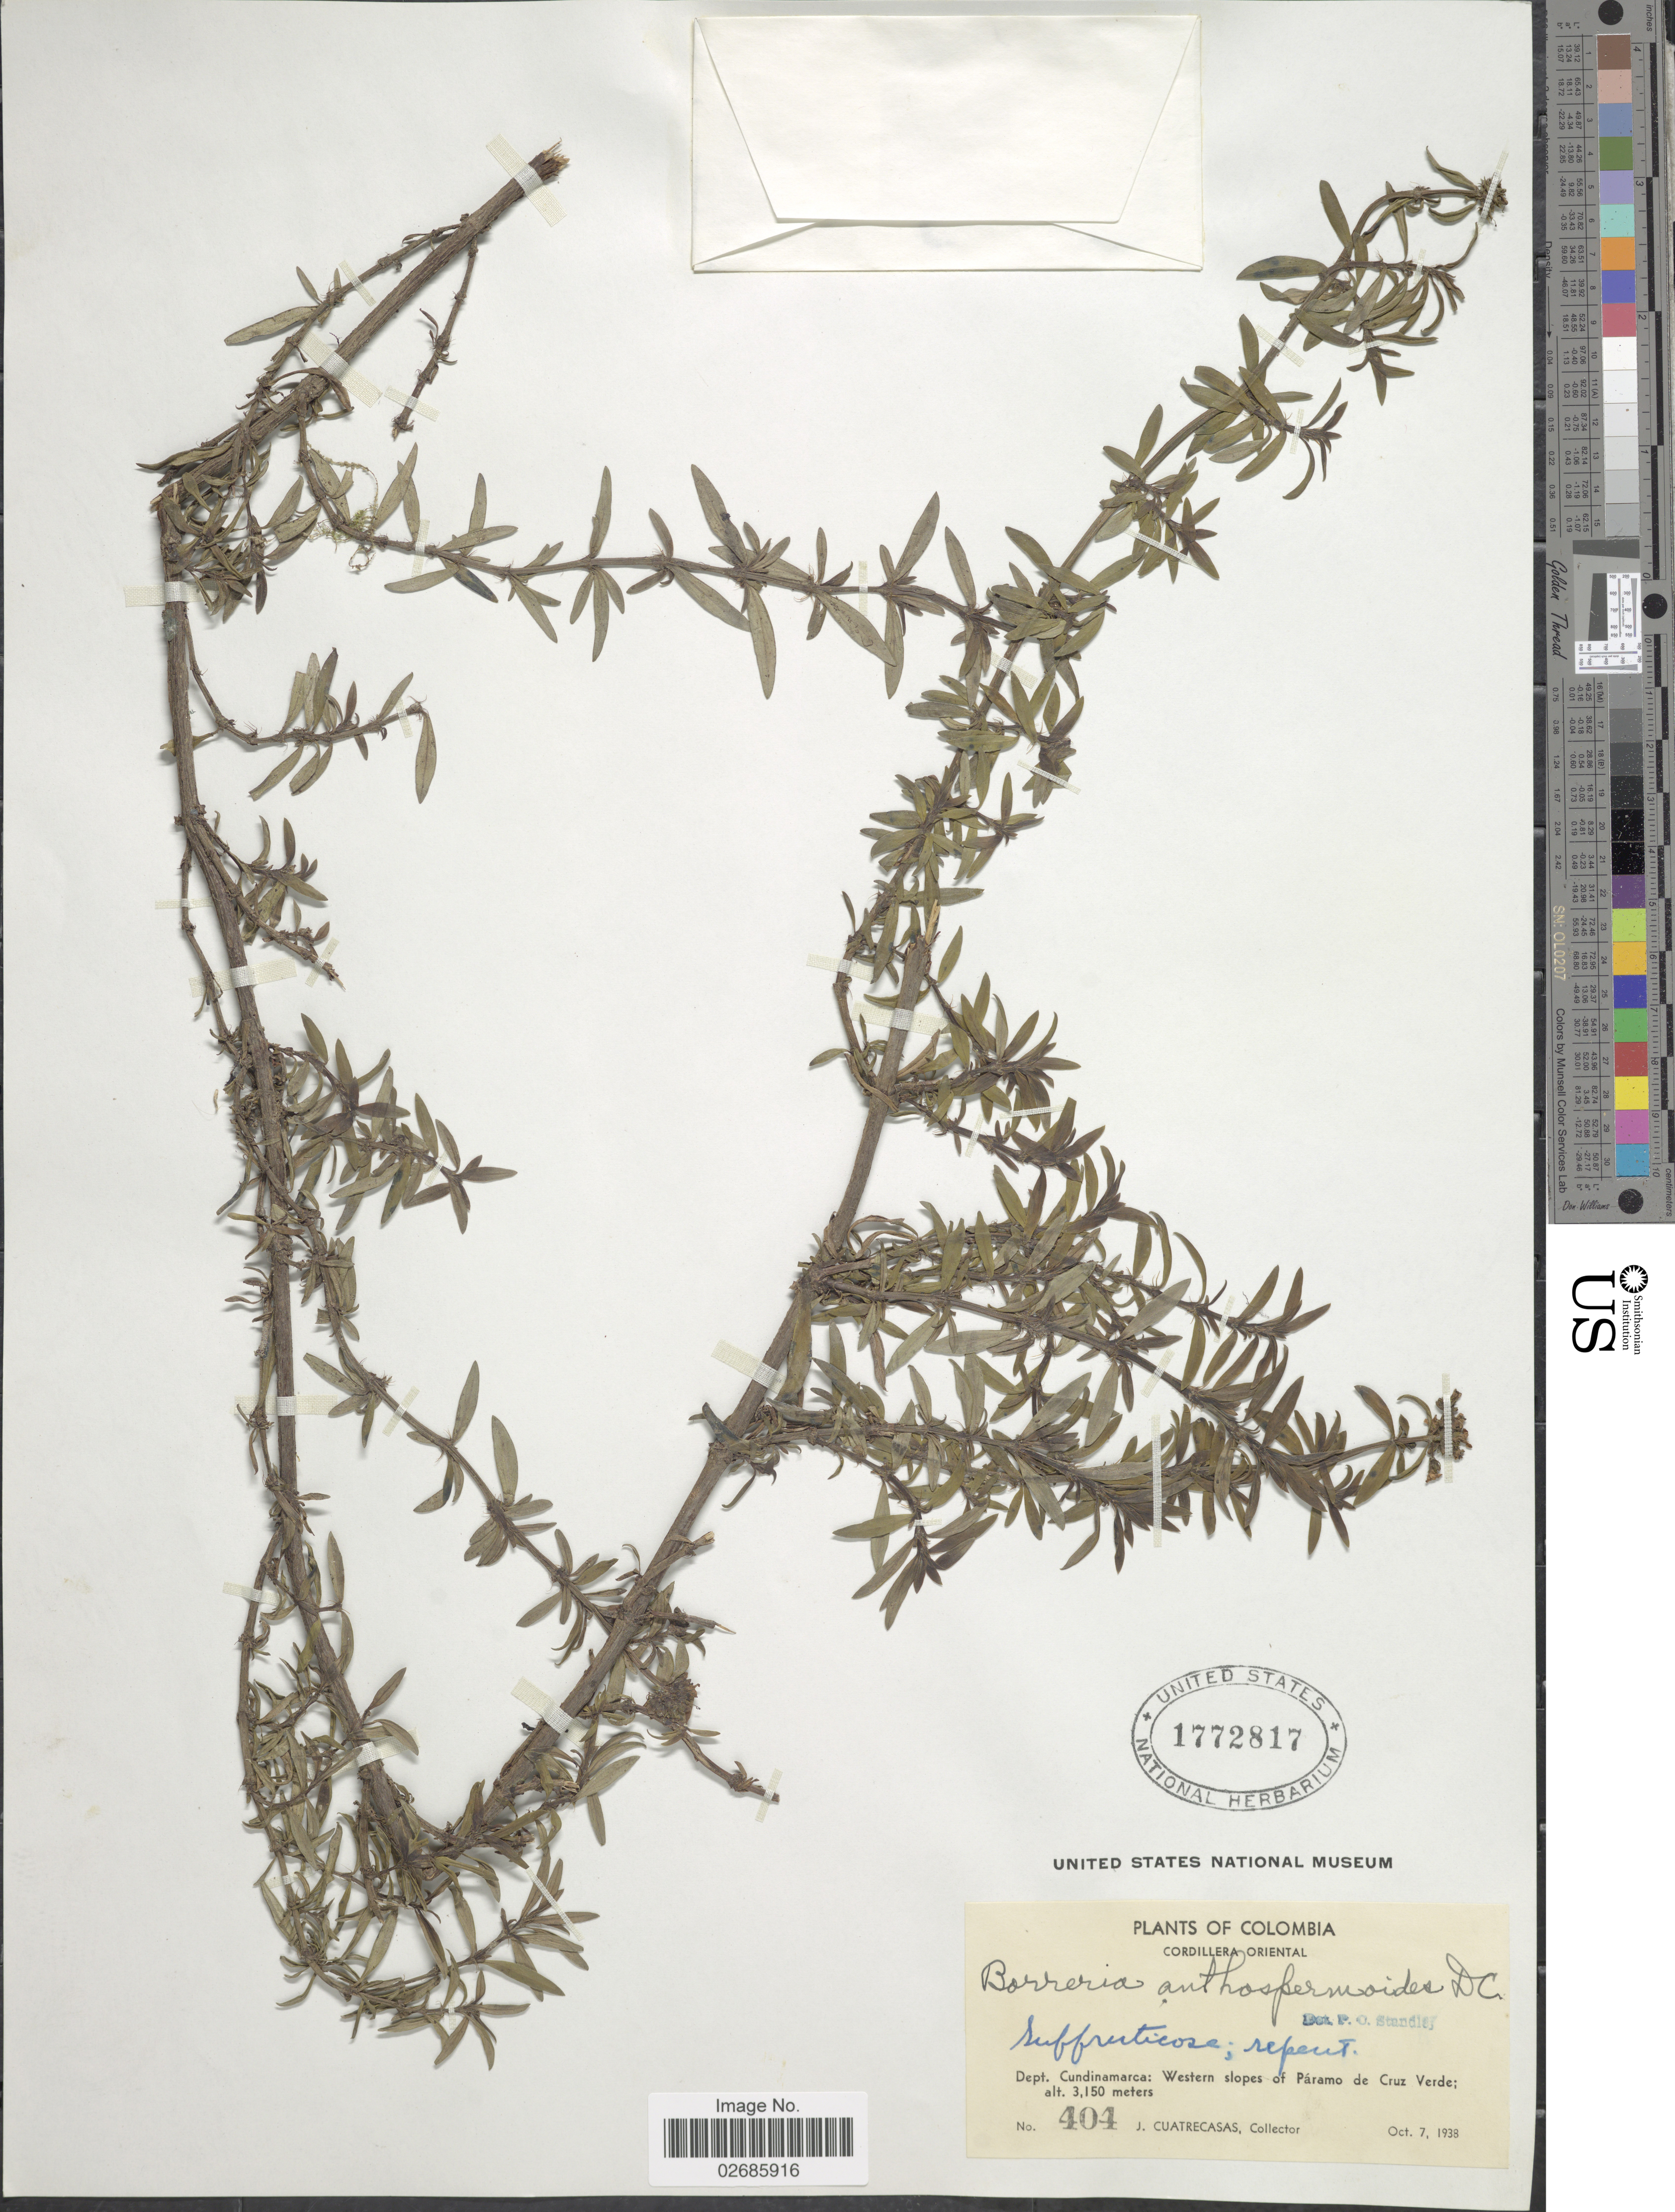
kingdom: Plantae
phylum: Tracheophyta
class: Magnoliopsida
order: Gentianales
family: Rubiaceae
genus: Borreria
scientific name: Borreria anthospermoides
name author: DC.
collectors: J. Cuatrecasas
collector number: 404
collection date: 1938-10-07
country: Colombia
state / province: Cundinamarca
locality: Cordillera Oriental. Dept. Cundinamarca: Western slopes of Paramo de Cruz Verde.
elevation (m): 3150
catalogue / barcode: US 1772817